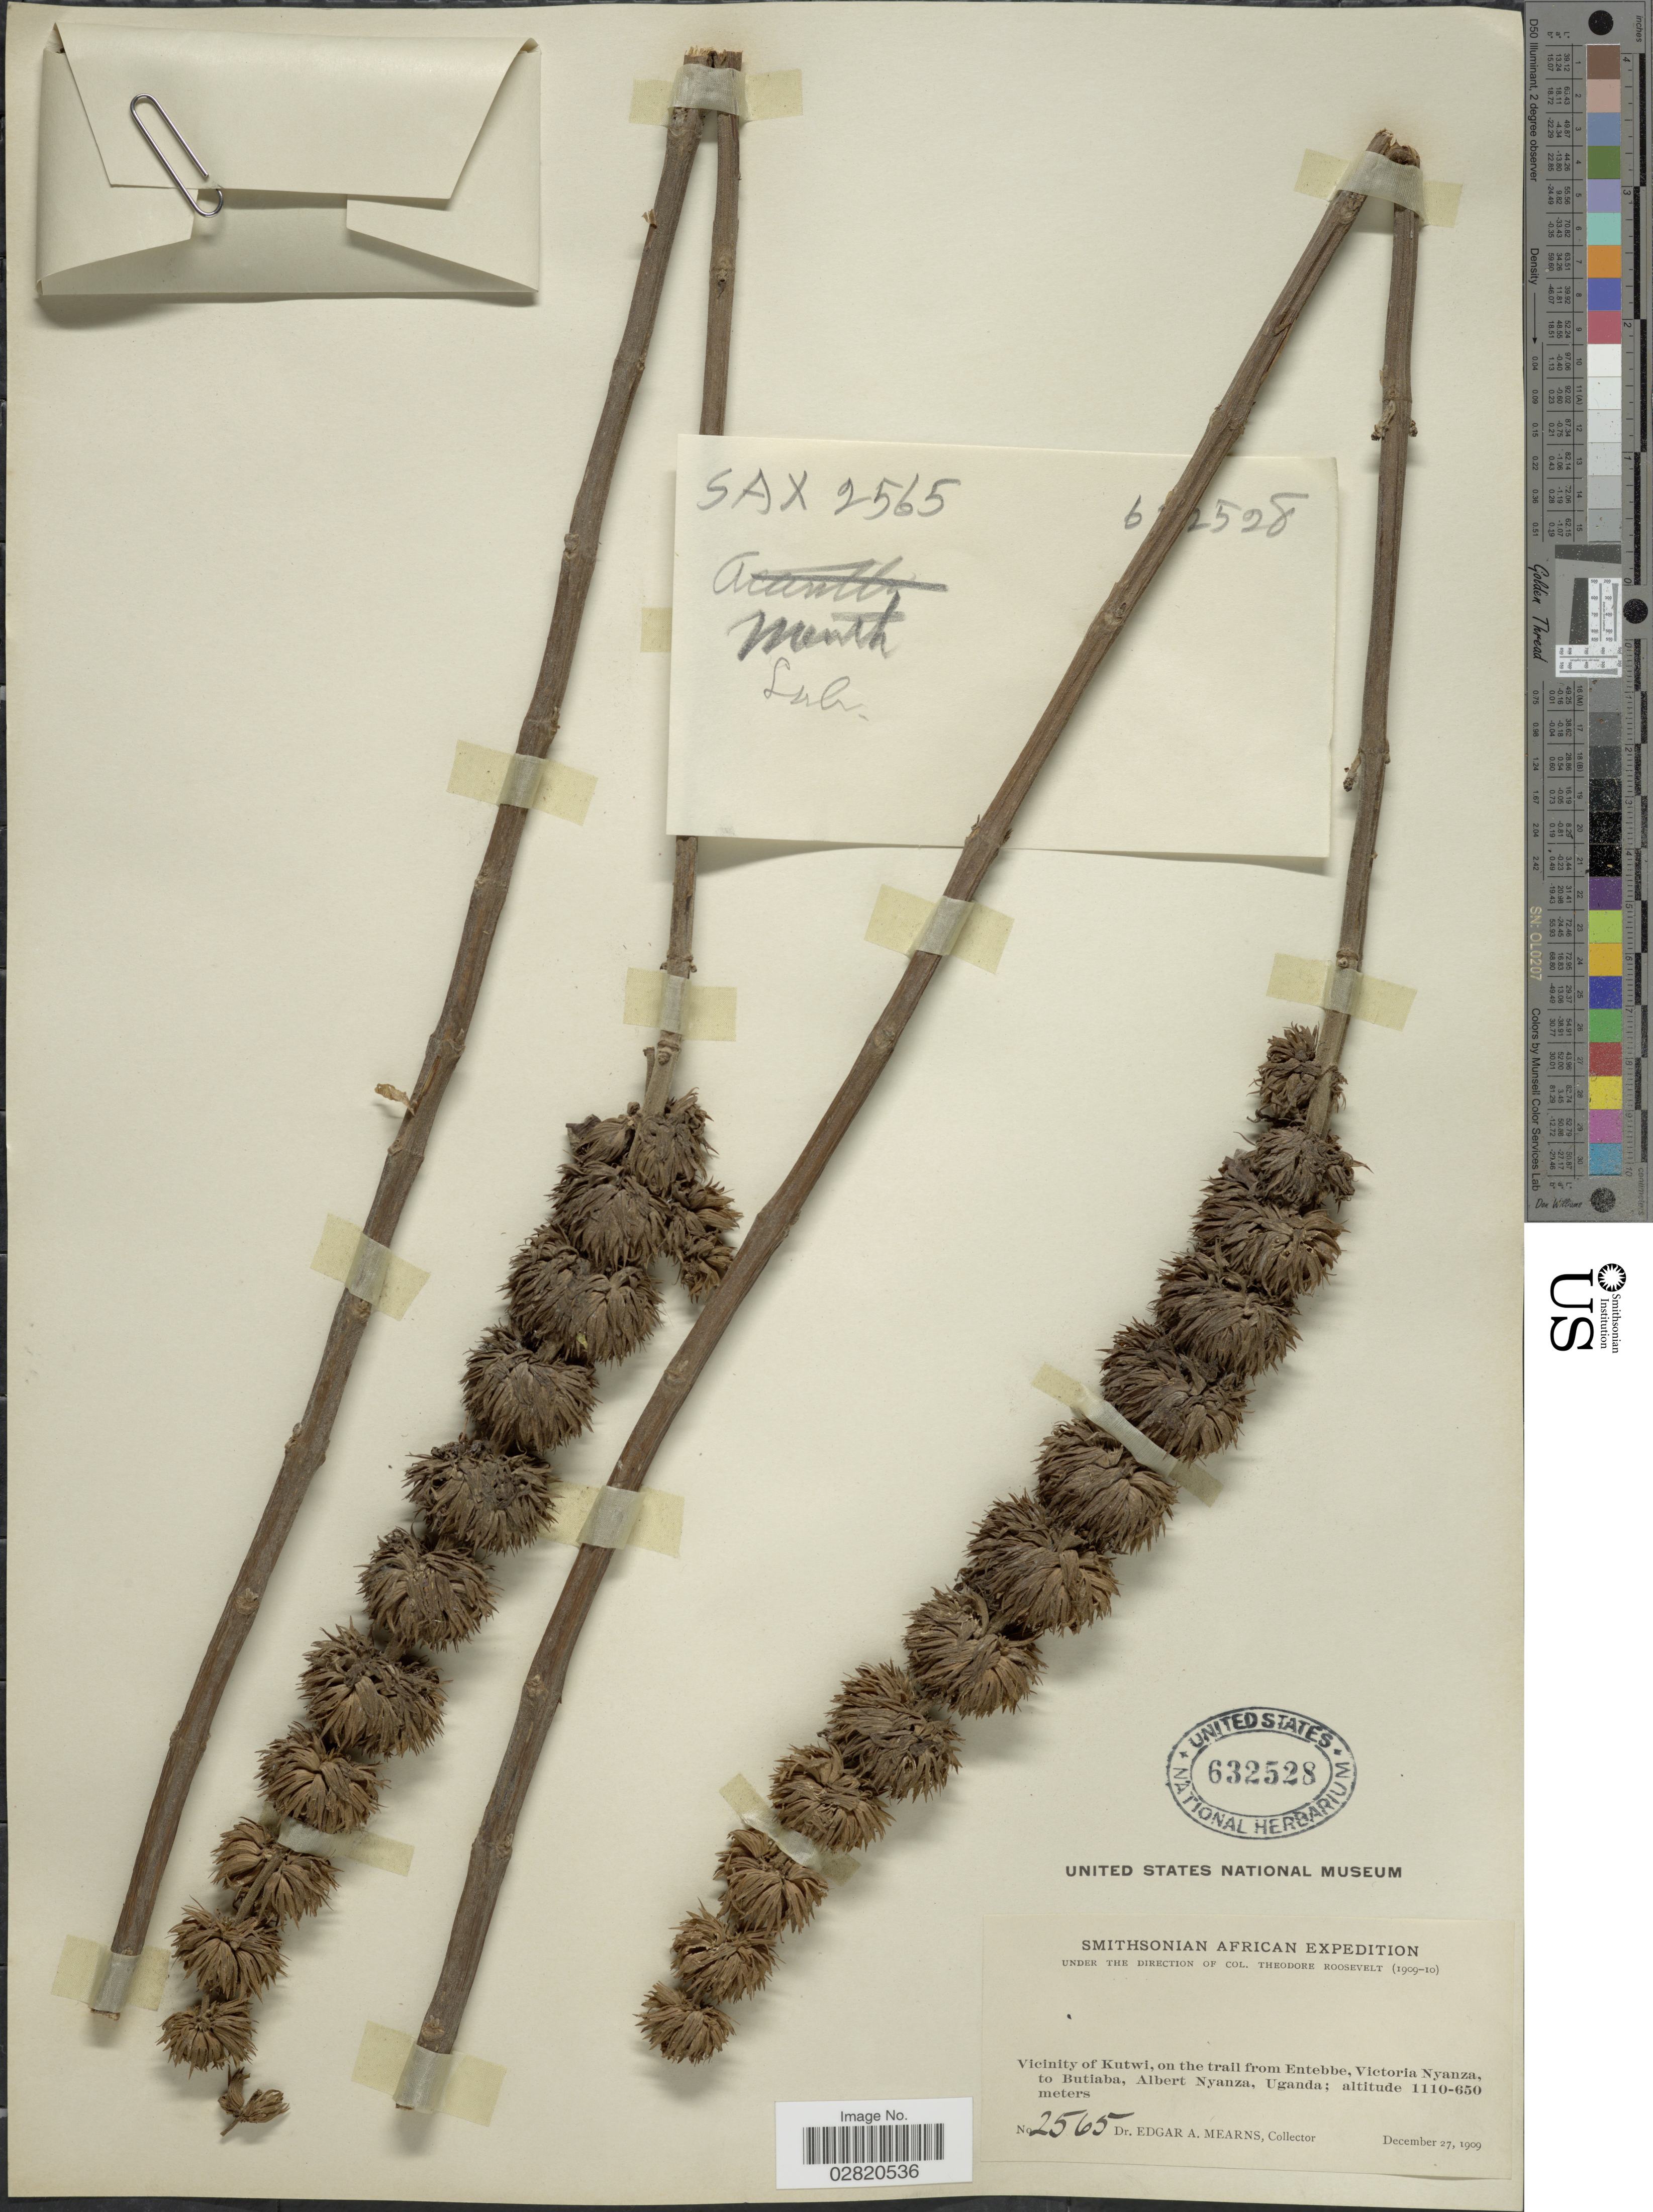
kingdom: Plantae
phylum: Tracheophyta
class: Magnoliopsida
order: Lamiales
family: Lamiaceae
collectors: E. A. Mearns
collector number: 2565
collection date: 1909-12-27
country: Uganda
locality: Vicinity of Kutwi, on the trail from Entebbe, Victoria Nyanza, to Butiaba, Albert Nyanza.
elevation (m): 650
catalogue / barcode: US 632528